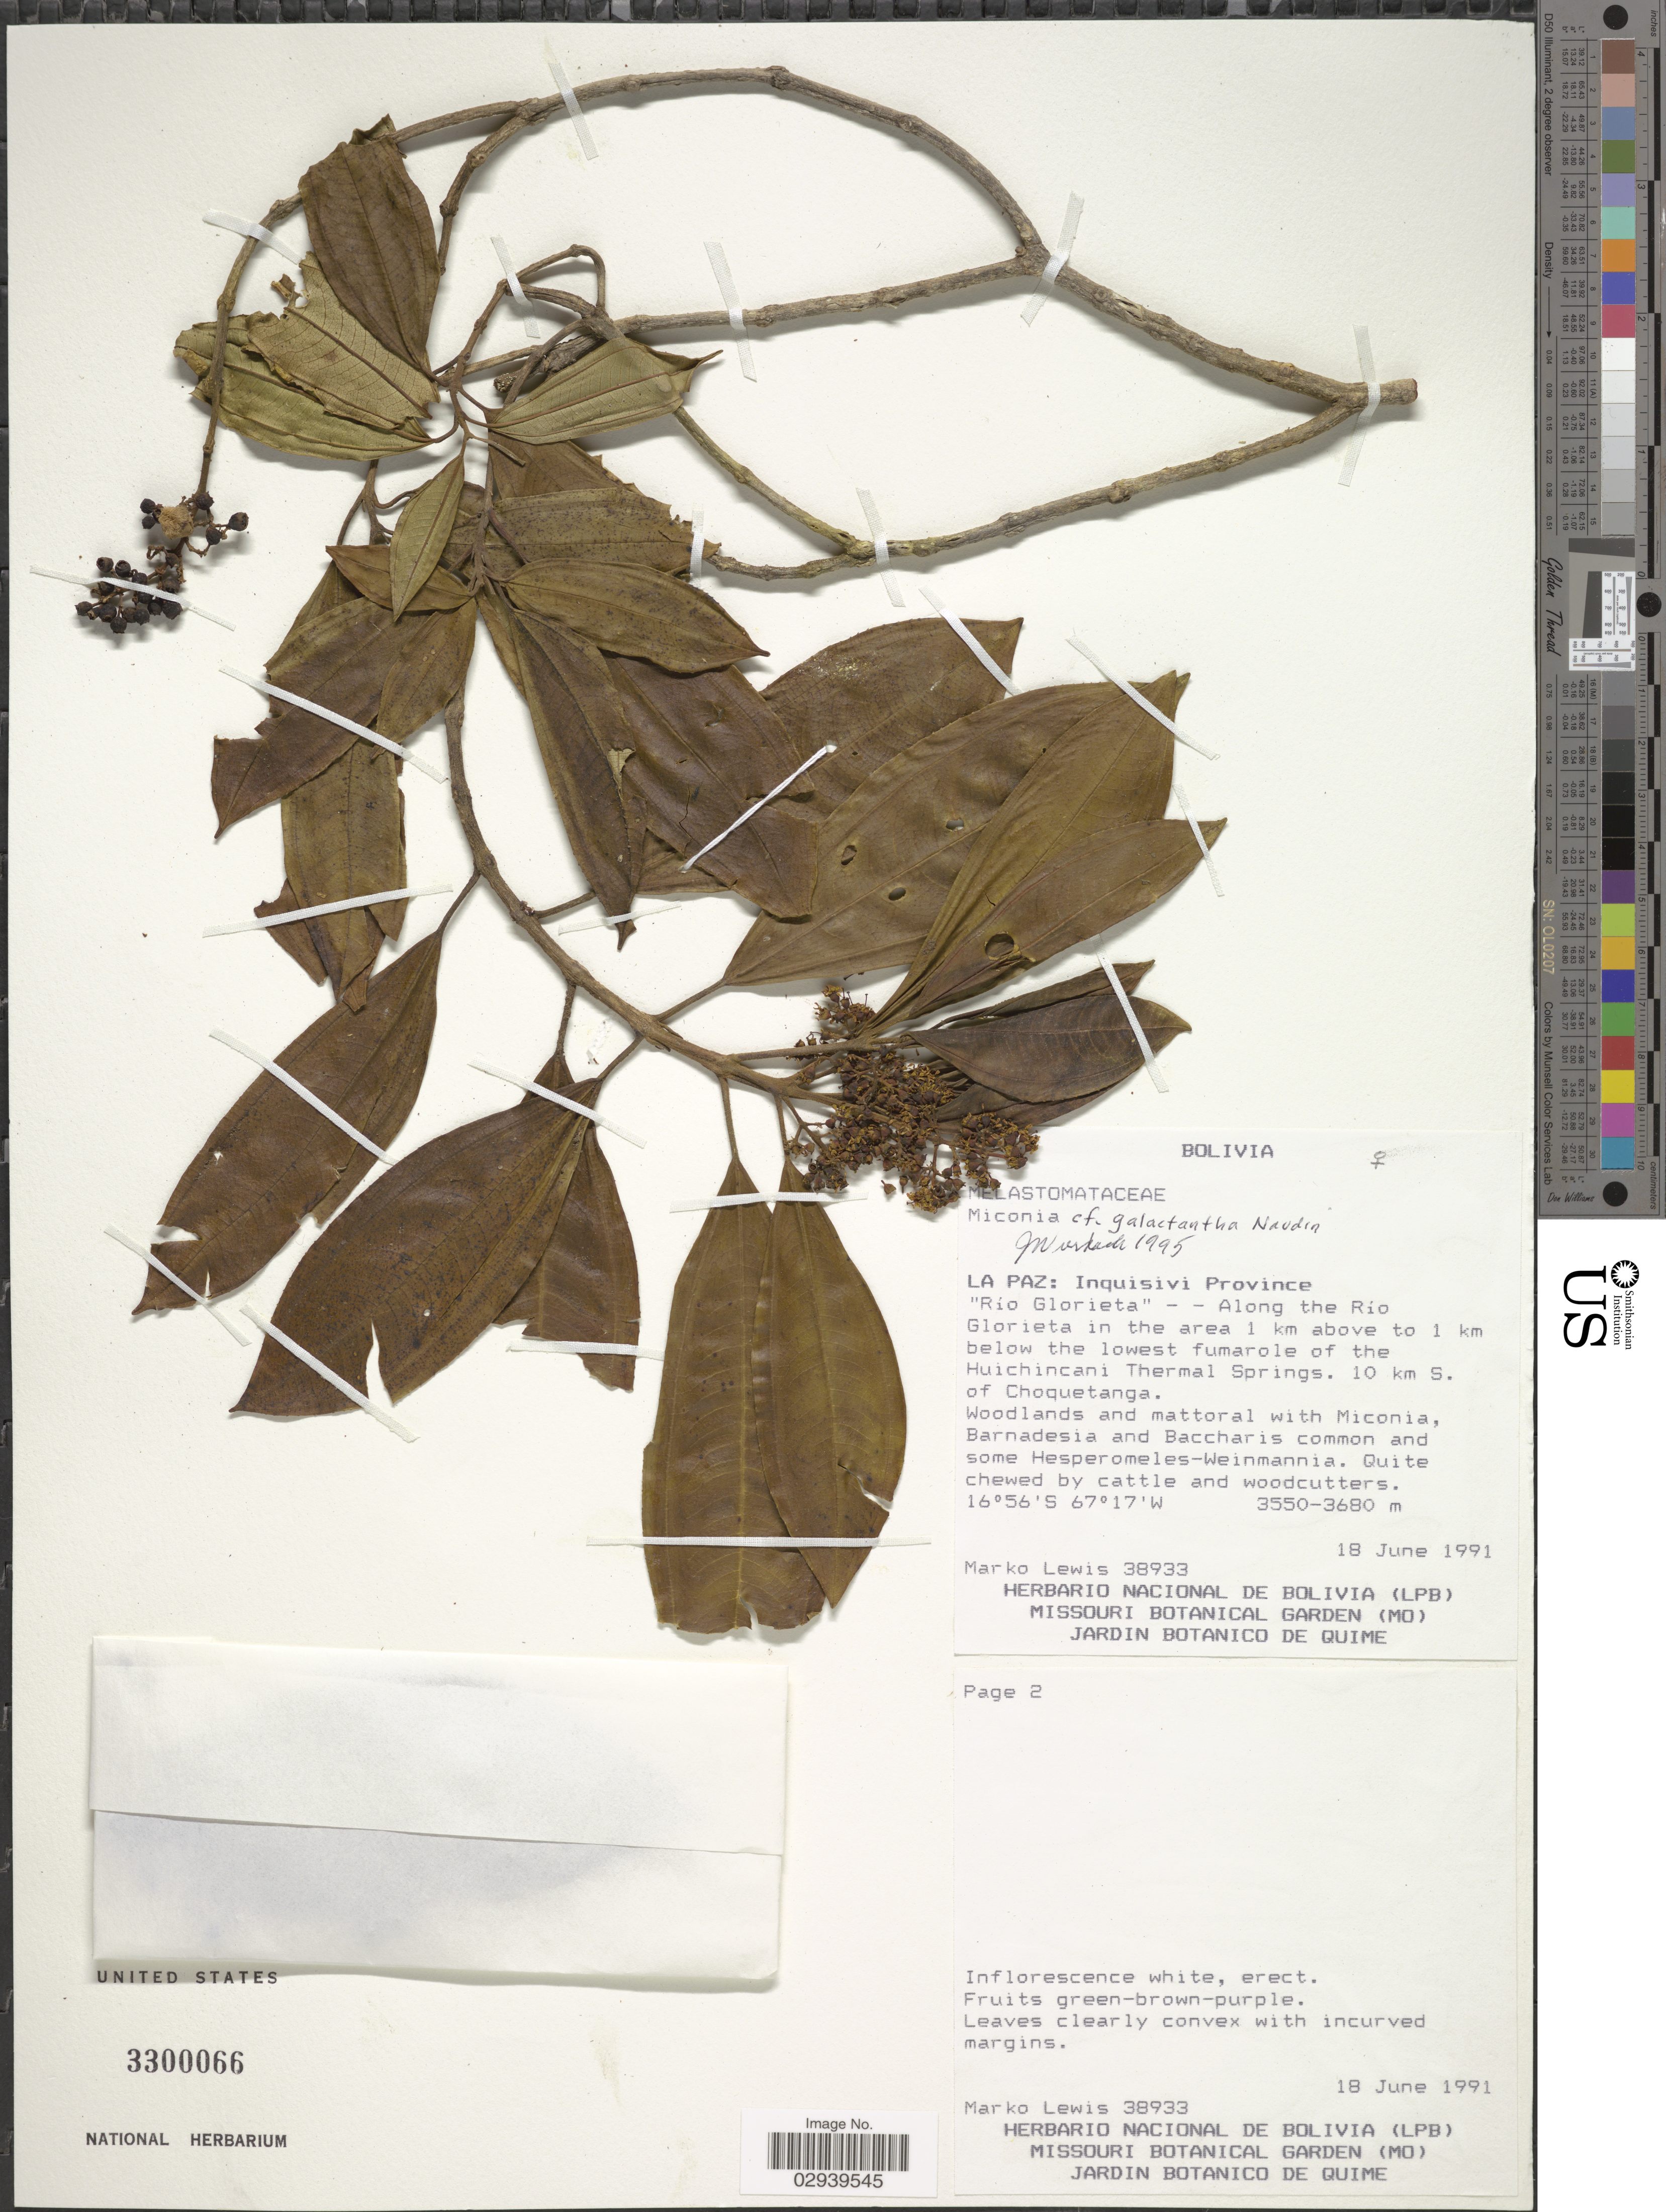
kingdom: Plantae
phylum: Tracheophyta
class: Magnoliopsida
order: Myrtales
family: Melastomataceae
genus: Miconia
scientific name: Miconia galactantha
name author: Naudin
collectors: M. A. Lewis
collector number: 38933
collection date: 1991-06-18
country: Bolivia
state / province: La Paz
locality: Inquisivi Province, "Rio Glorieta" - - Along the Rio Glorieta in the area 1 km above to 1 km below the lowest fumarole of the Huichincani Thermal Springs. 10 km S. of Choquetanga.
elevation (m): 3550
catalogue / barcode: US 3300066